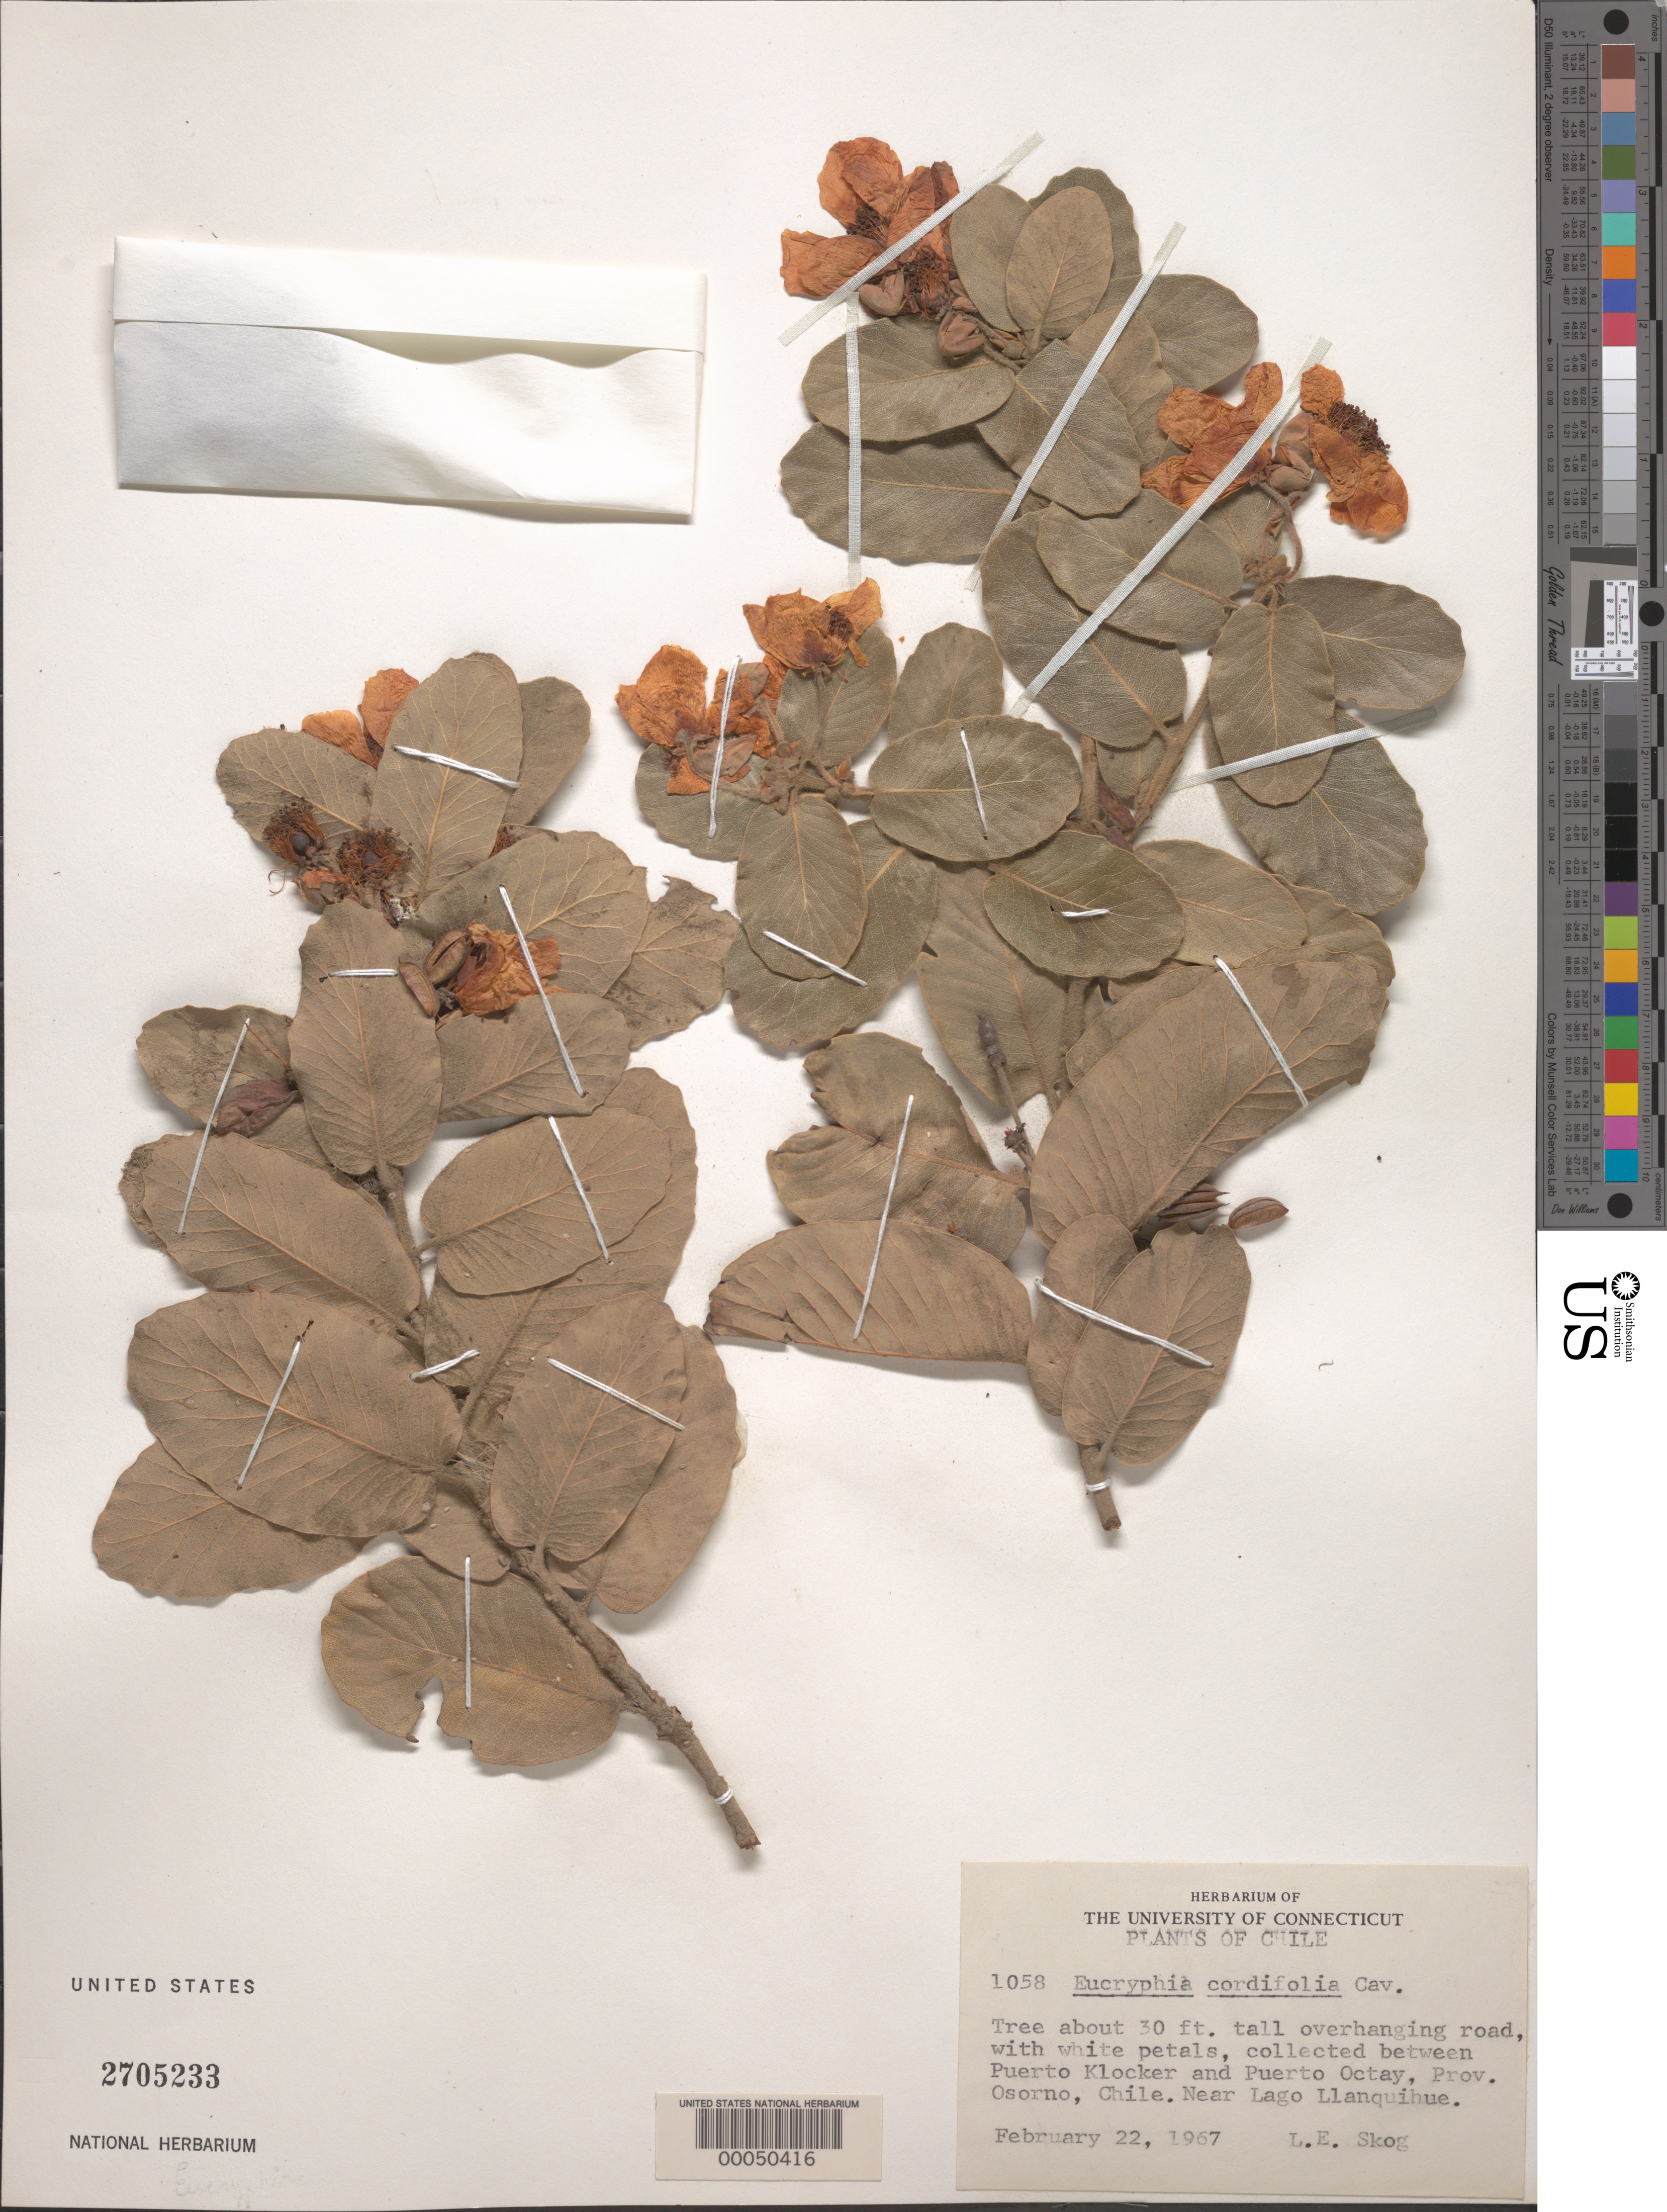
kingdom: Plantae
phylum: Tracheophyta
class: Magnoliopsida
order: Oxalidales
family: Cunoniaceae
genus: Eucryphia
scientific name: Eucryphia cordifolia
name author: Cav.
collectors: L. E. Skog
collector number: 1058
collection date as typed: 22 Feb 1967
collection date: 1967-02-22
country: Chile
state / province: Los Lagos (X)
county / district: Osorno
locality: Collected between puerto klocker and puerto octay. near lago ll anquihue.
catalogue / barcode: US 2705233